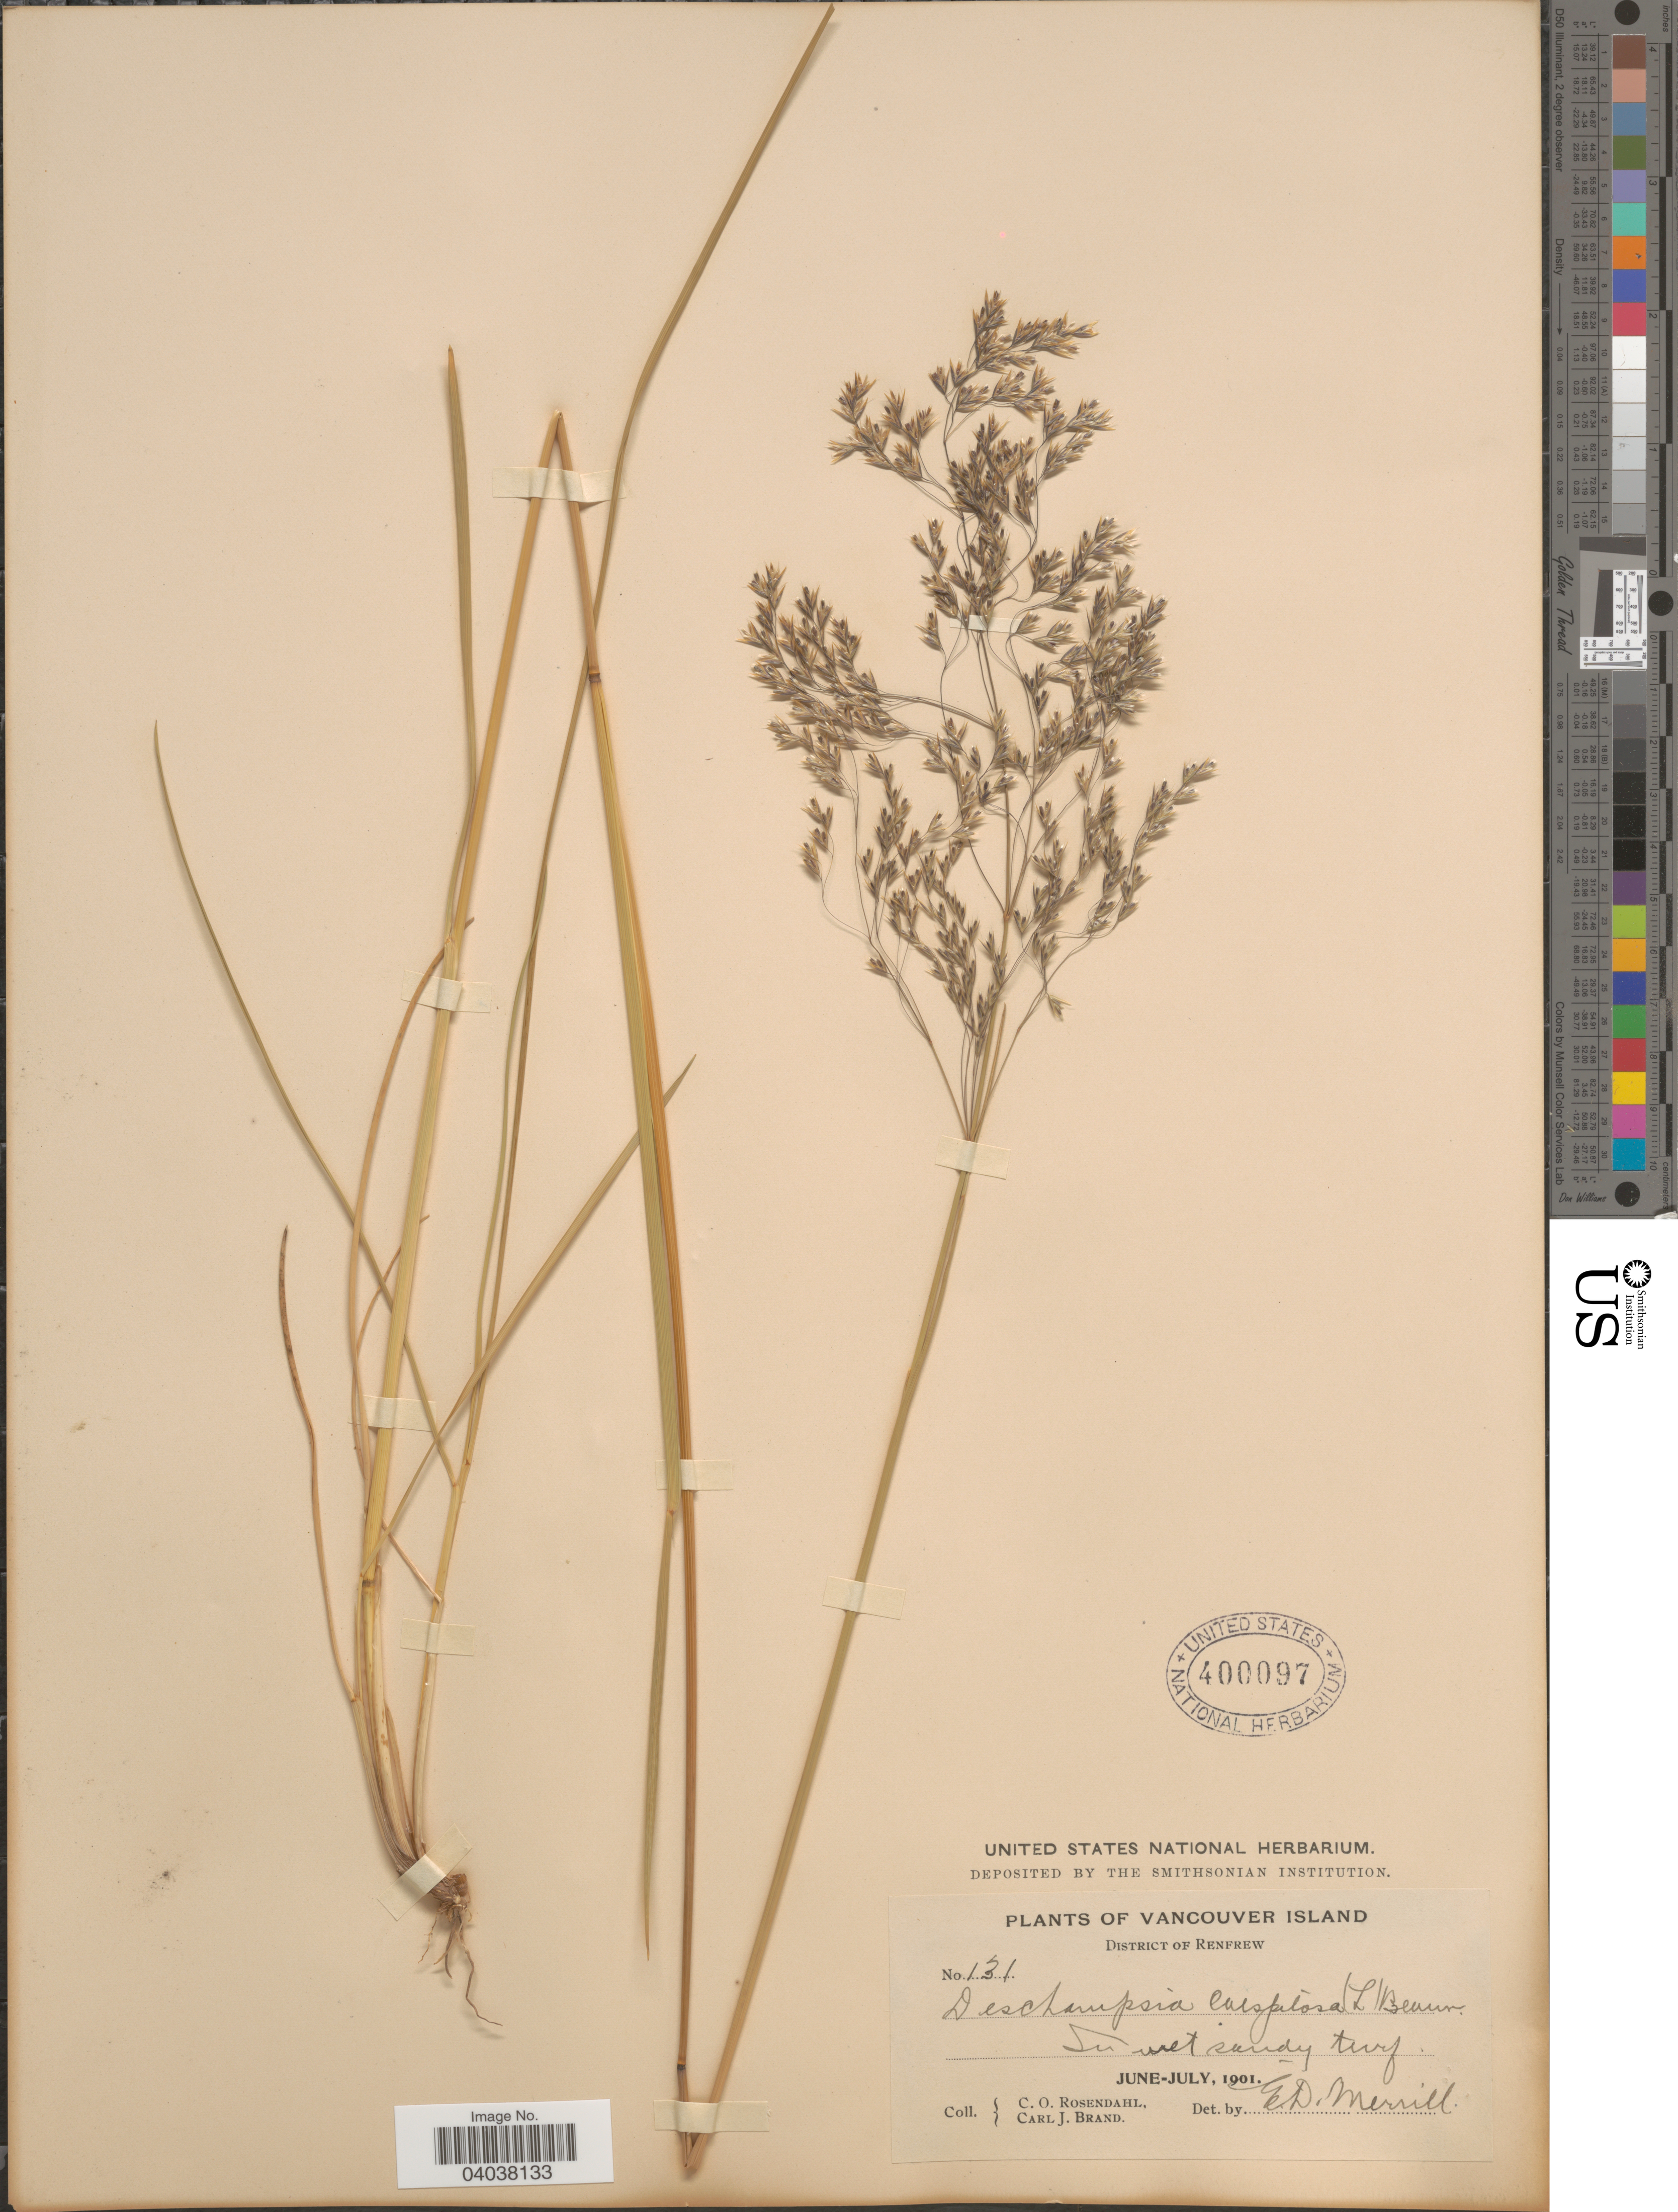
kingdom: Plantae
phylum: Tracheophyta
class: Liliopsida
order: Poales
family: Poaceae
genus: Deschampsia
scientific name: Deschampsia cespitosa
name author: (L.) P. Beauv.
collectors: C. O. Rosendahl & C. J. Brand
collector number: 131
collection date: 1901-06/1901-07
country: Canada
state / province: British Columbia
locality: Vancouver Island. District of Renfrew.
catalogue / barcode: US 400097